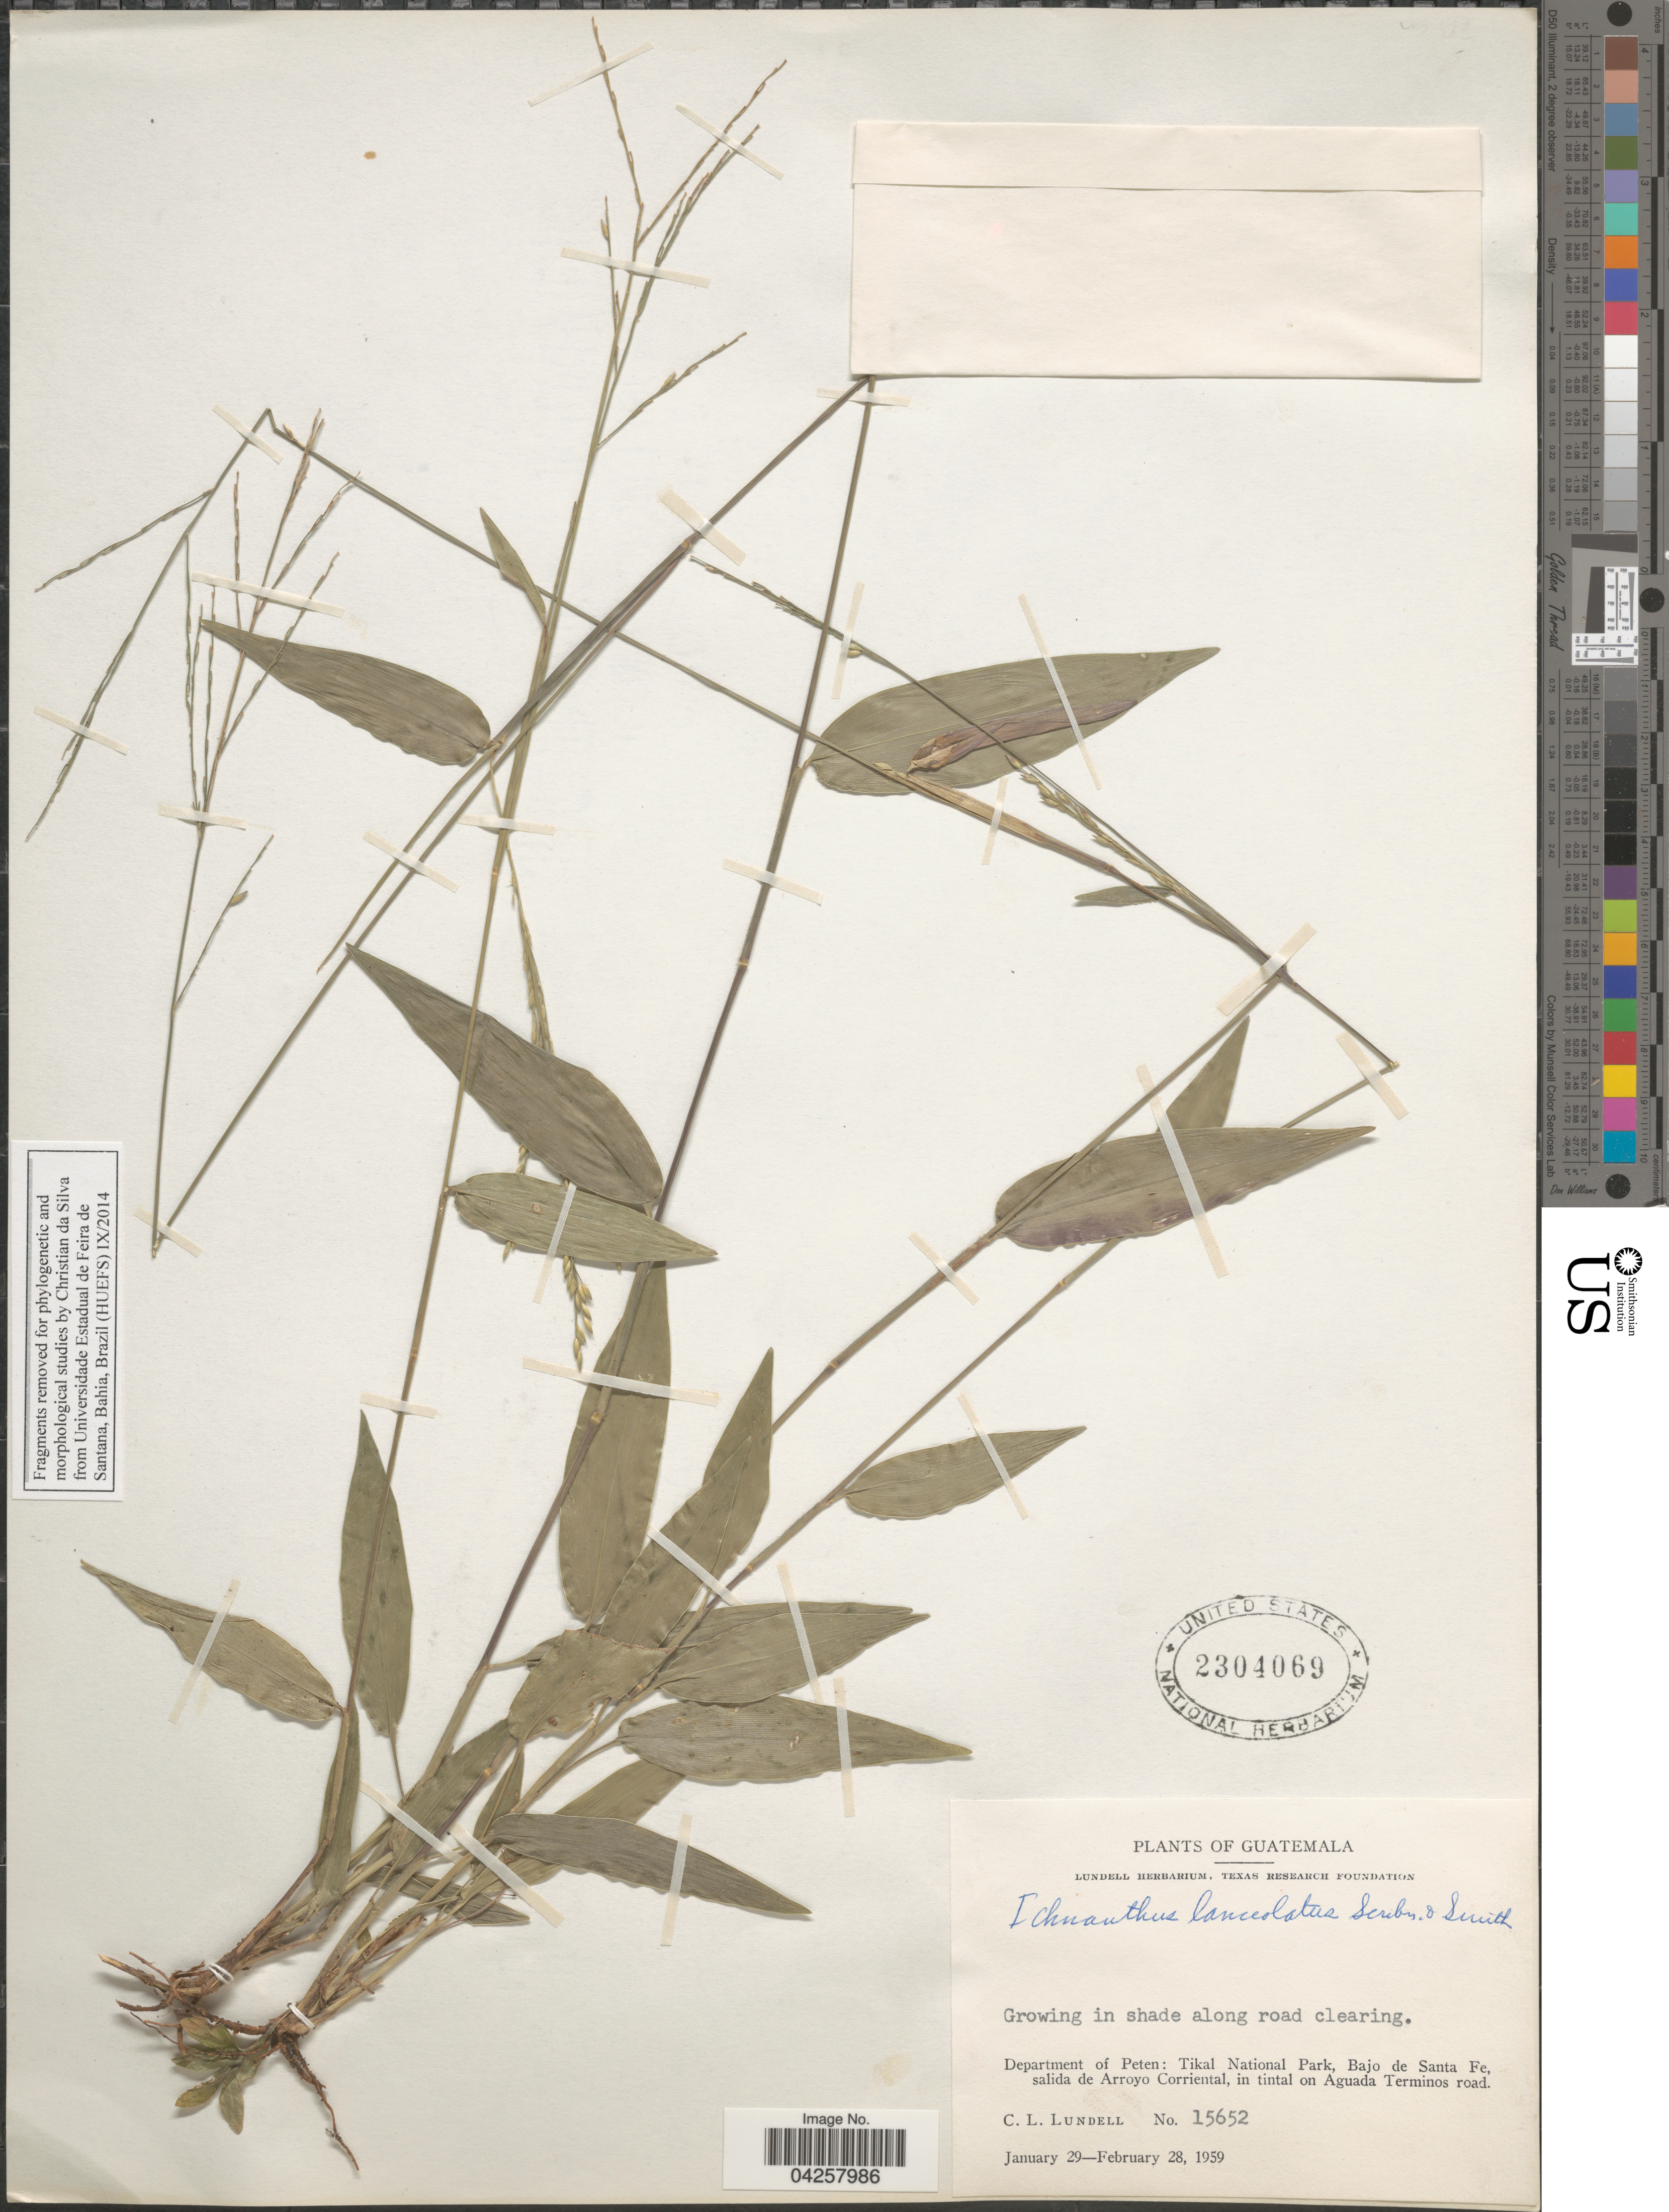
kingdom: Plantae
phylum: Tracheophyta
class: Liliopsida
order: Poales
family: Poaceae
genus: Ichnanthus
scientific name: Ichnanthus lanceolatus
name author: Scribn. & J.G. Sm.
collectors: C. L. Lundell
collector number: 15652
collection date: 1959-01-29/1959-02-28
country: Guatemala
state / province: El Peten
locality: Along road clearing. Department of Peten: Tikal National Park, Bajo de Santa Fe, salida de Arroyo Corriental, in tintal on Aguada Terminos road.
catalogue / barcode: US 2304069